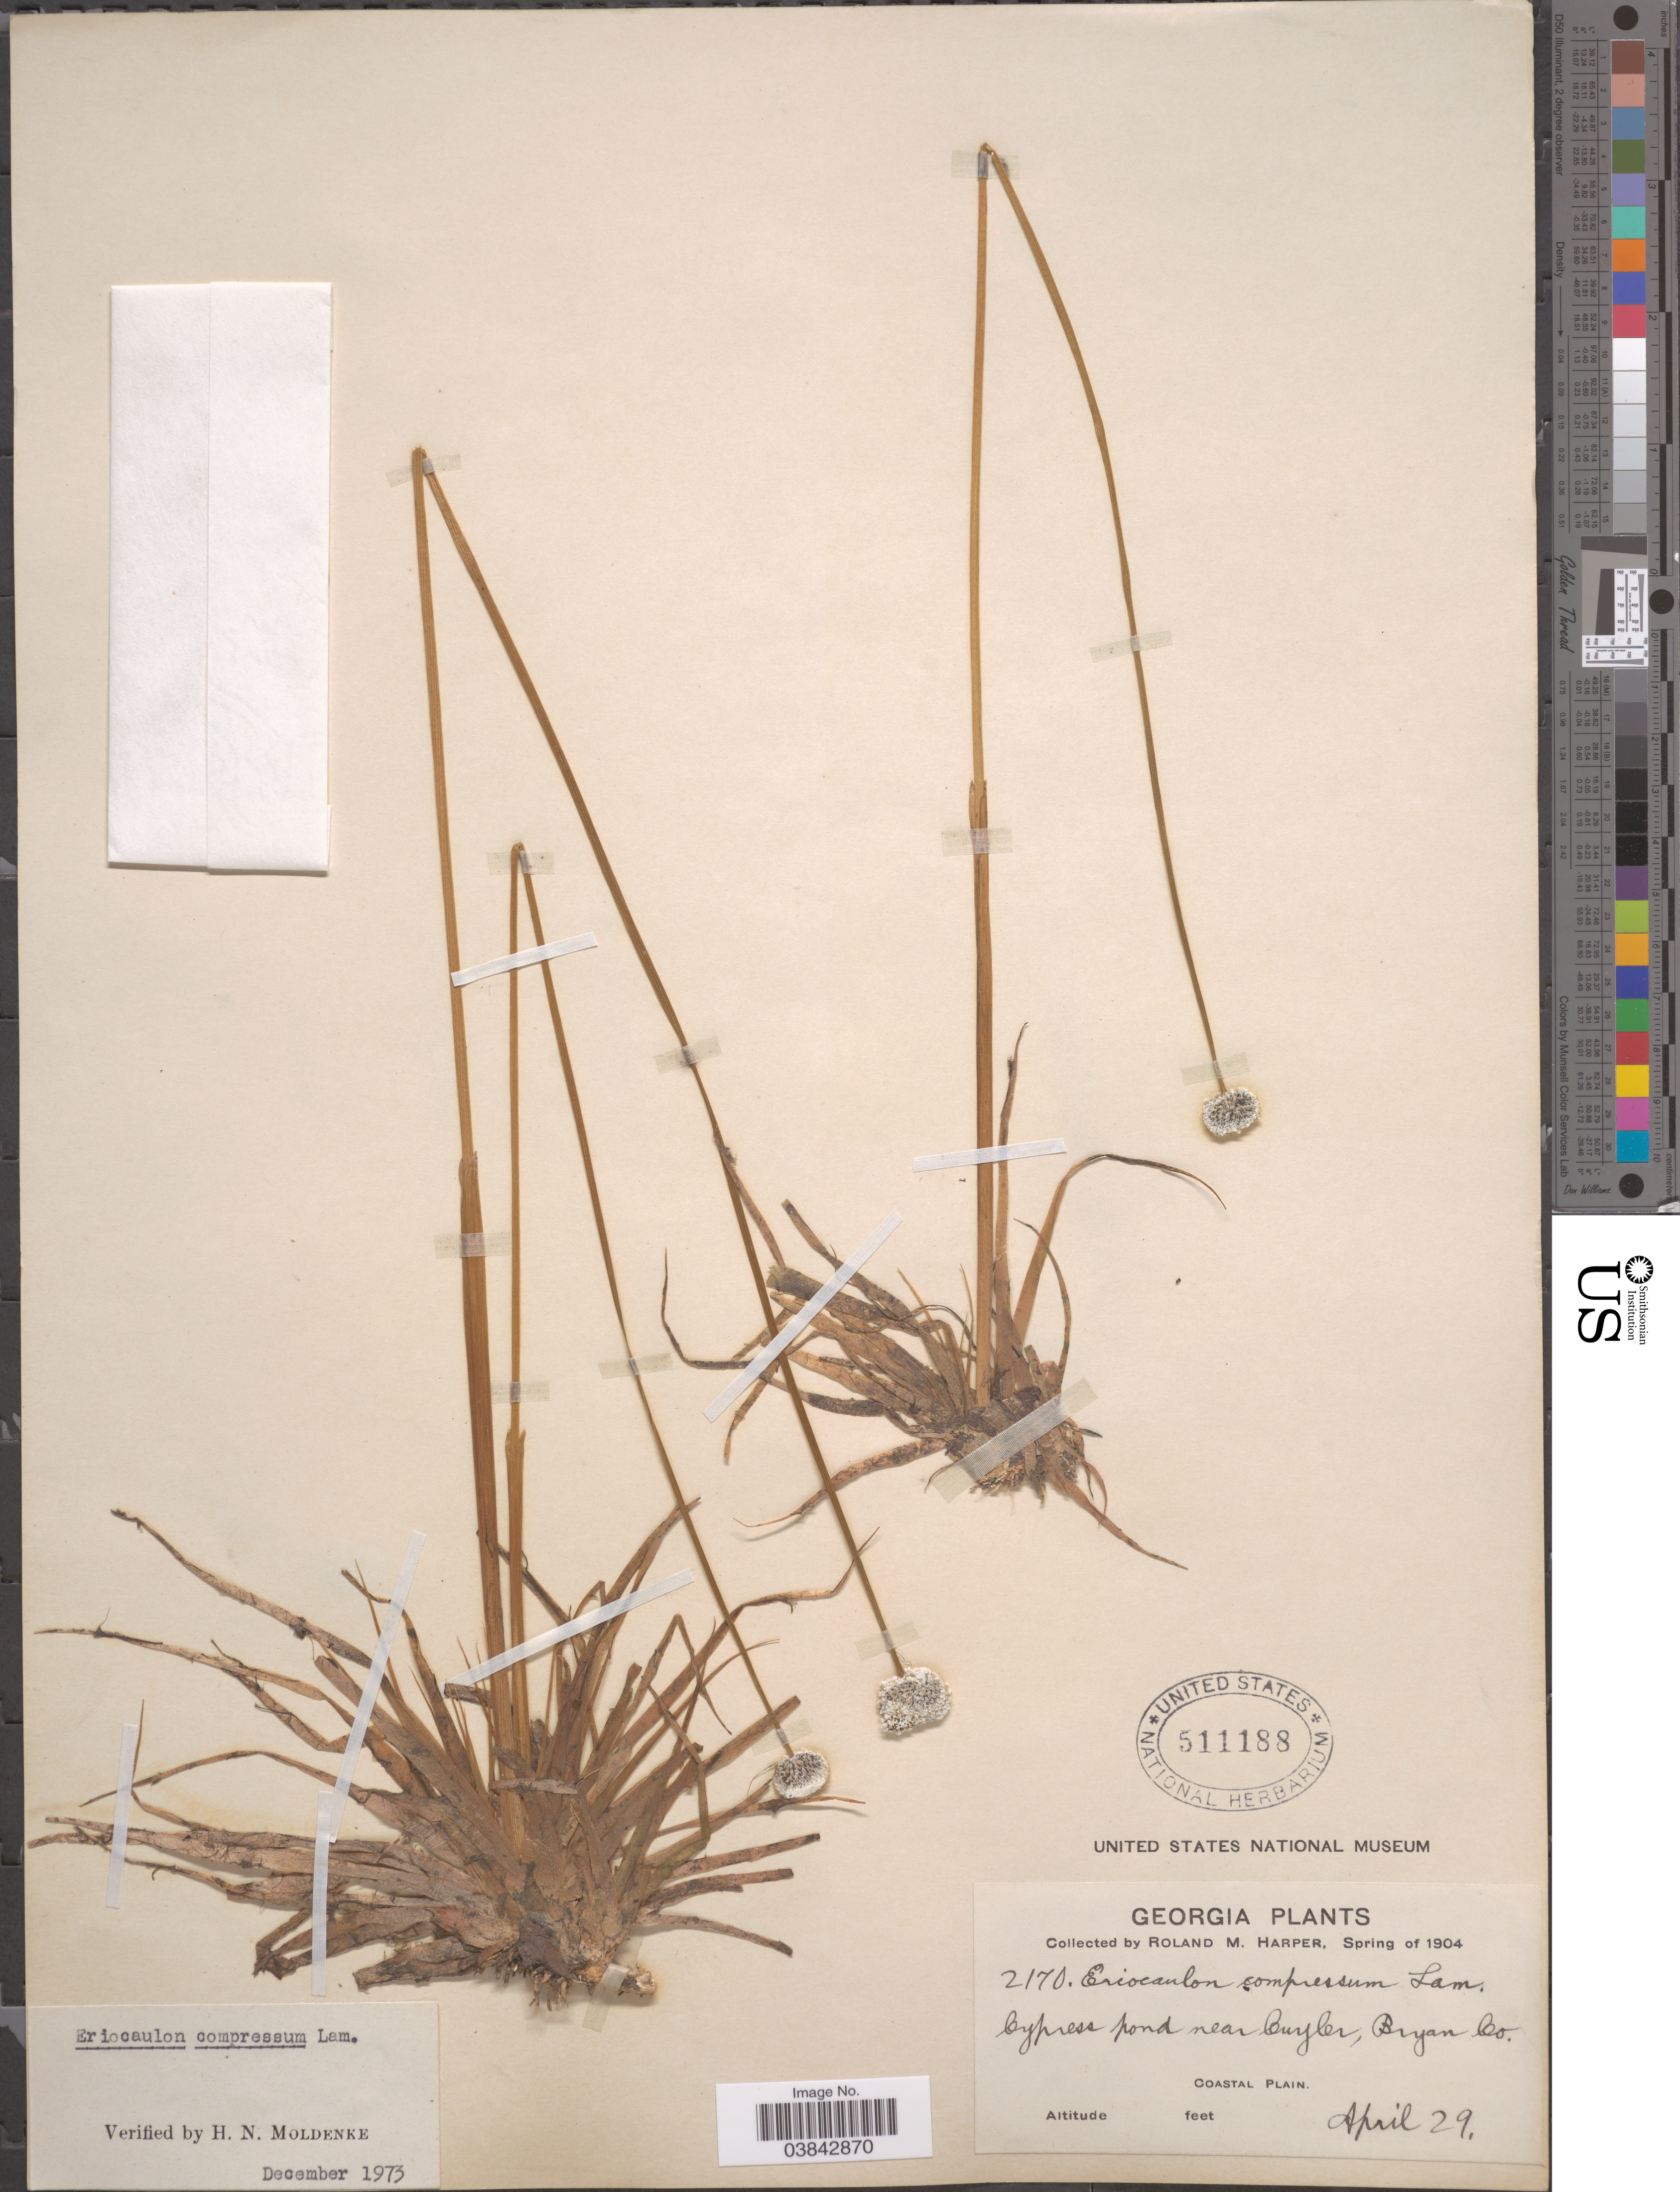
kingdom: Plantae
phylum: Tracheophyta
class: Liliopsida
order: Poales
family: Eriocaulaceae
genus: Eriocaulon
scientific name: Eriocaulon compressum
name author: Lam.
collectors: R. M. Harper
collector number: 2170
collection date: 1904-04-29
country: United States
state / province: Georgia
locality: Cypress pond near Cuyler, Bryan Co. Coastal plain.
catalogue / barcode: US 511188